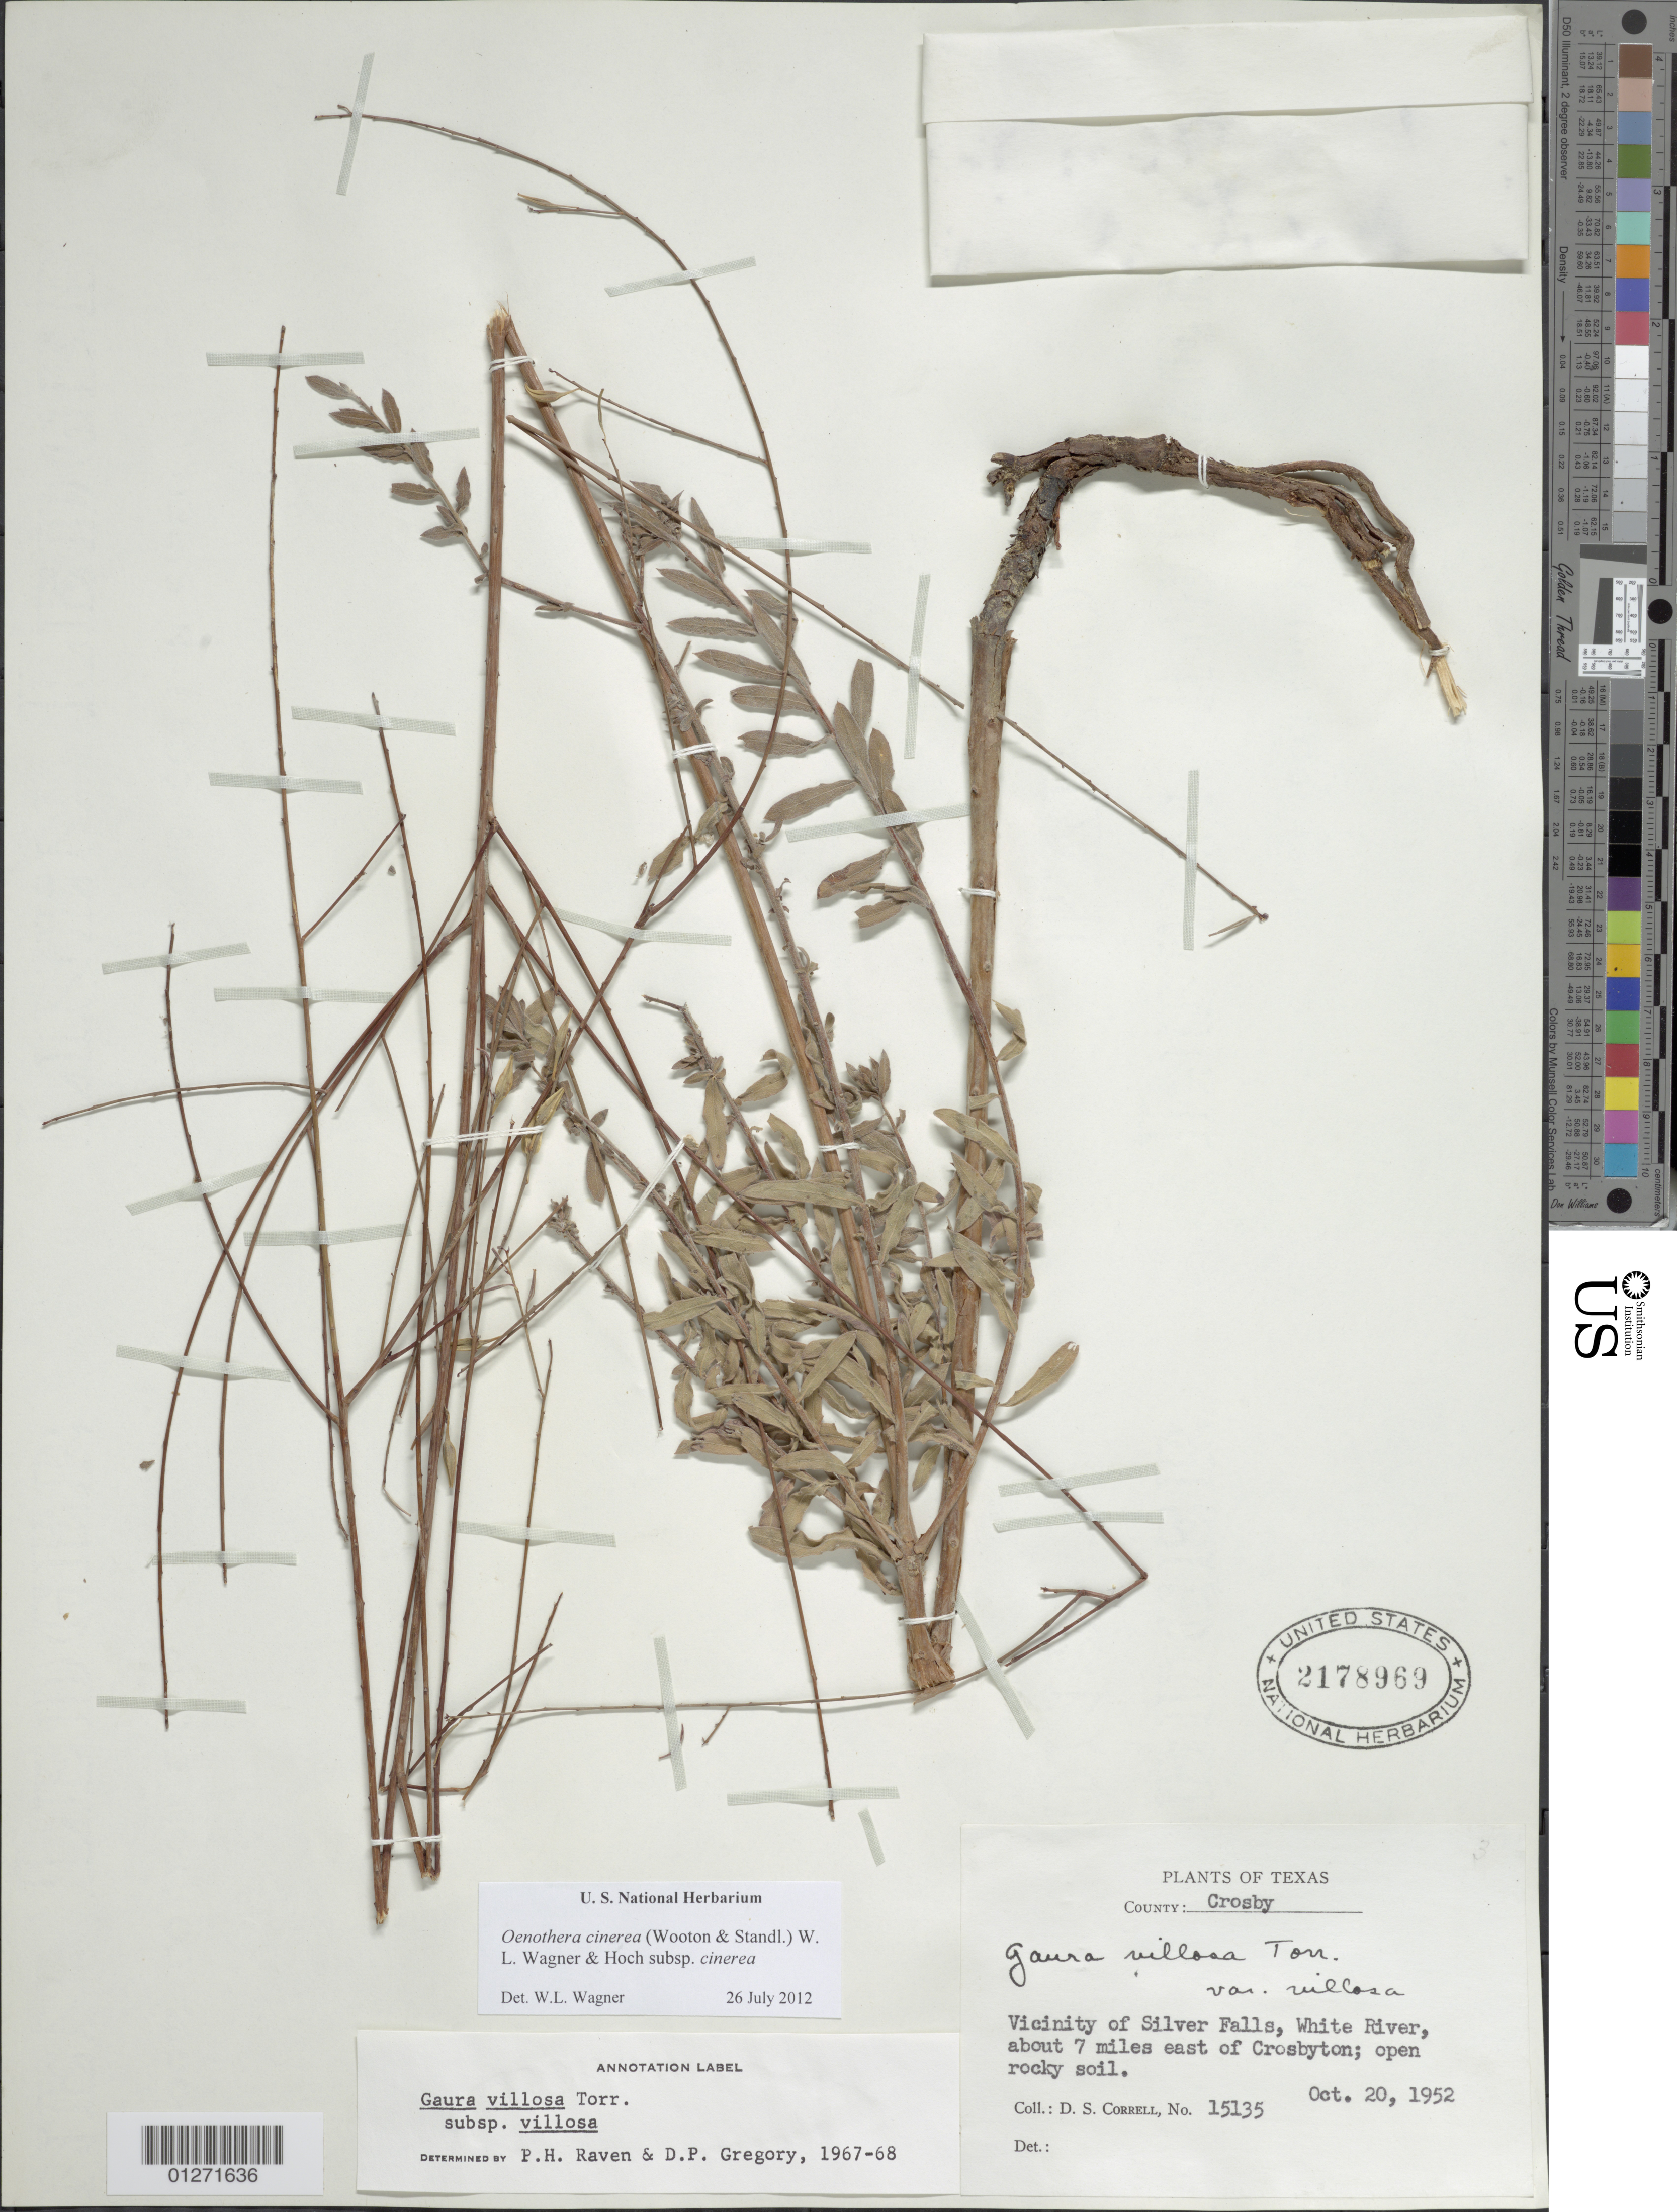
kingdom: Plantae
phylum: Tracheophyta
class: Magnoliopsida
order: Myrtales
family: Onagraceae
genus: Oenothera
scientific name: Oenothera cinerea subsp. cinerea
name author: (Wooton & Standl.) W.L. Wagner & Hoch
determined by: Wagner, W. L., (BOT), Smithsonian Institution - National Museum of Natural History (UNITED STATES)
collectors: D. S. Correll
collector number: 15135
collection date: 1952-10-20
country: United States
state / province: Texas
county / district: Crosby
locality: Vicinity of Silver Falls, White River, ca. 7mi E of Crosbyton.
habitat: Open rocky soil.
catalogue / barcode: US 2178969